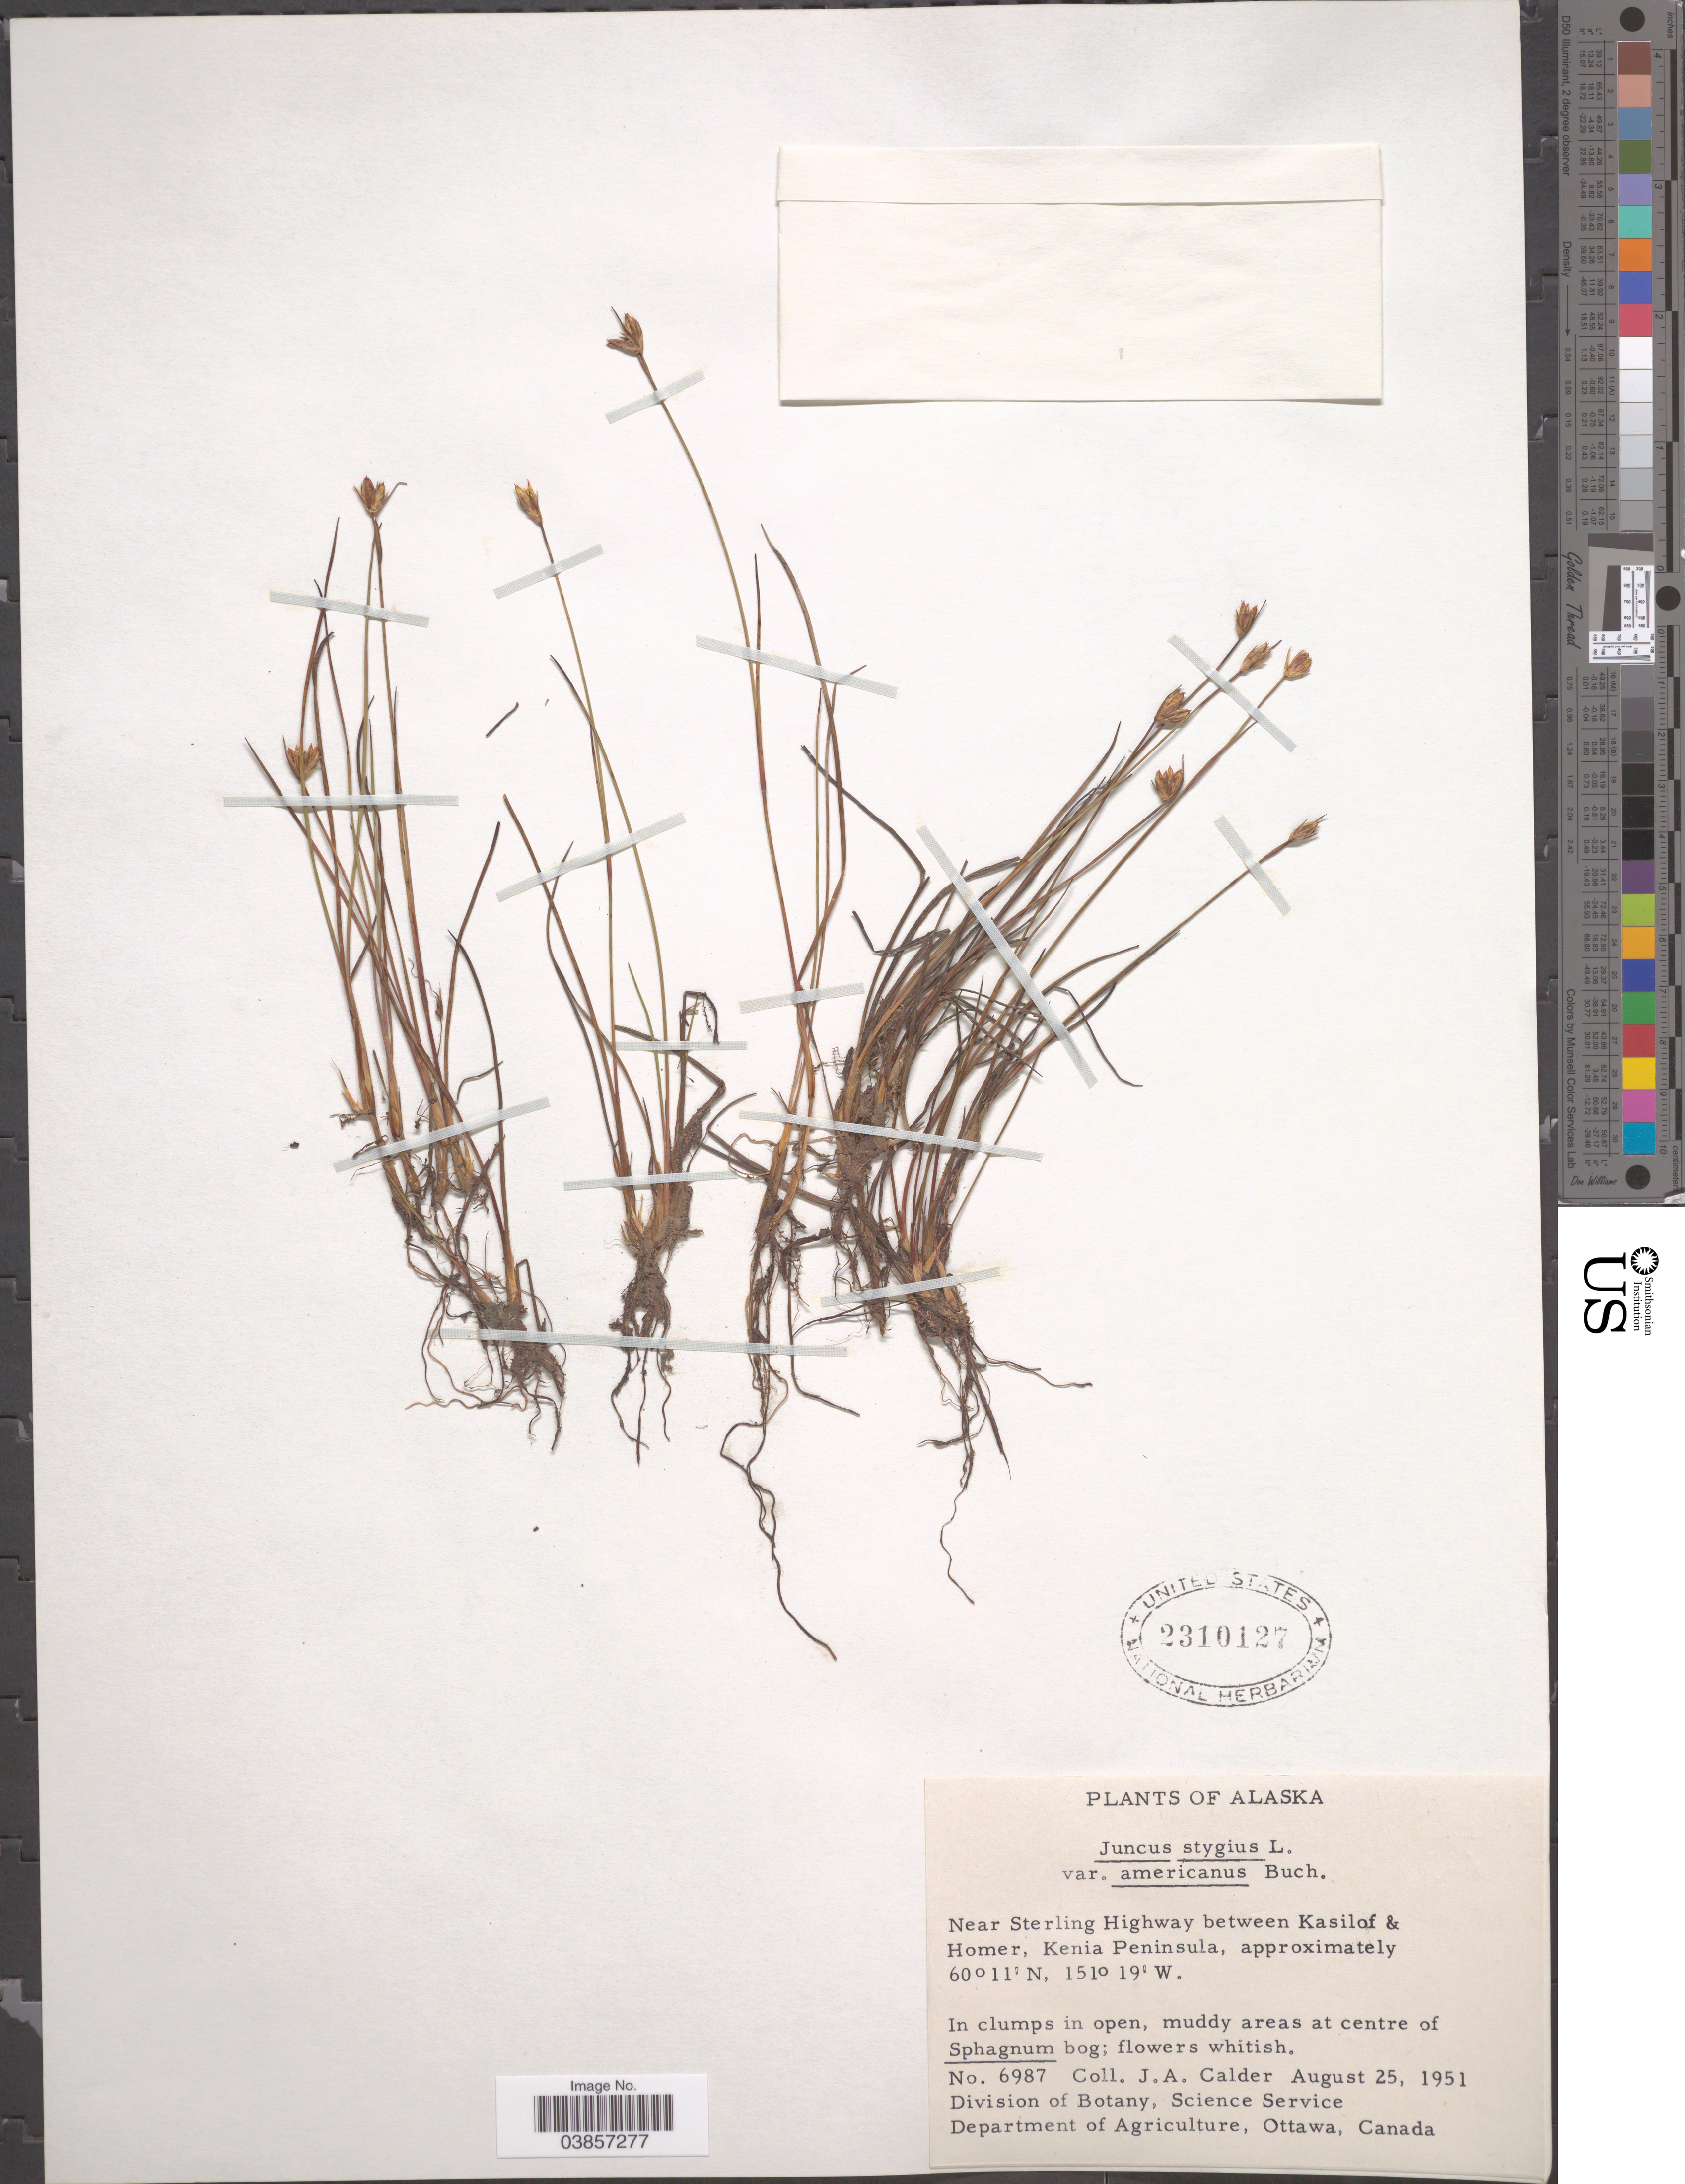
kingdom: Plantae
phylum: Tracheophyta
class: Liliopsida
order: Poales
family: Juncaceae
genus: Juncus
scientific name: Juncus stygius subsp. americanus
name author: (Buchenau) Hultén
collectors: J. A. Calder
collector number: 6987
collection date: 1951-08-25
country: United States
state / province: Alaska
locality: Near Sterling Highway between Kasilof & Homer, Kenia Peninsula.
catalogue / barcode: US 2310127